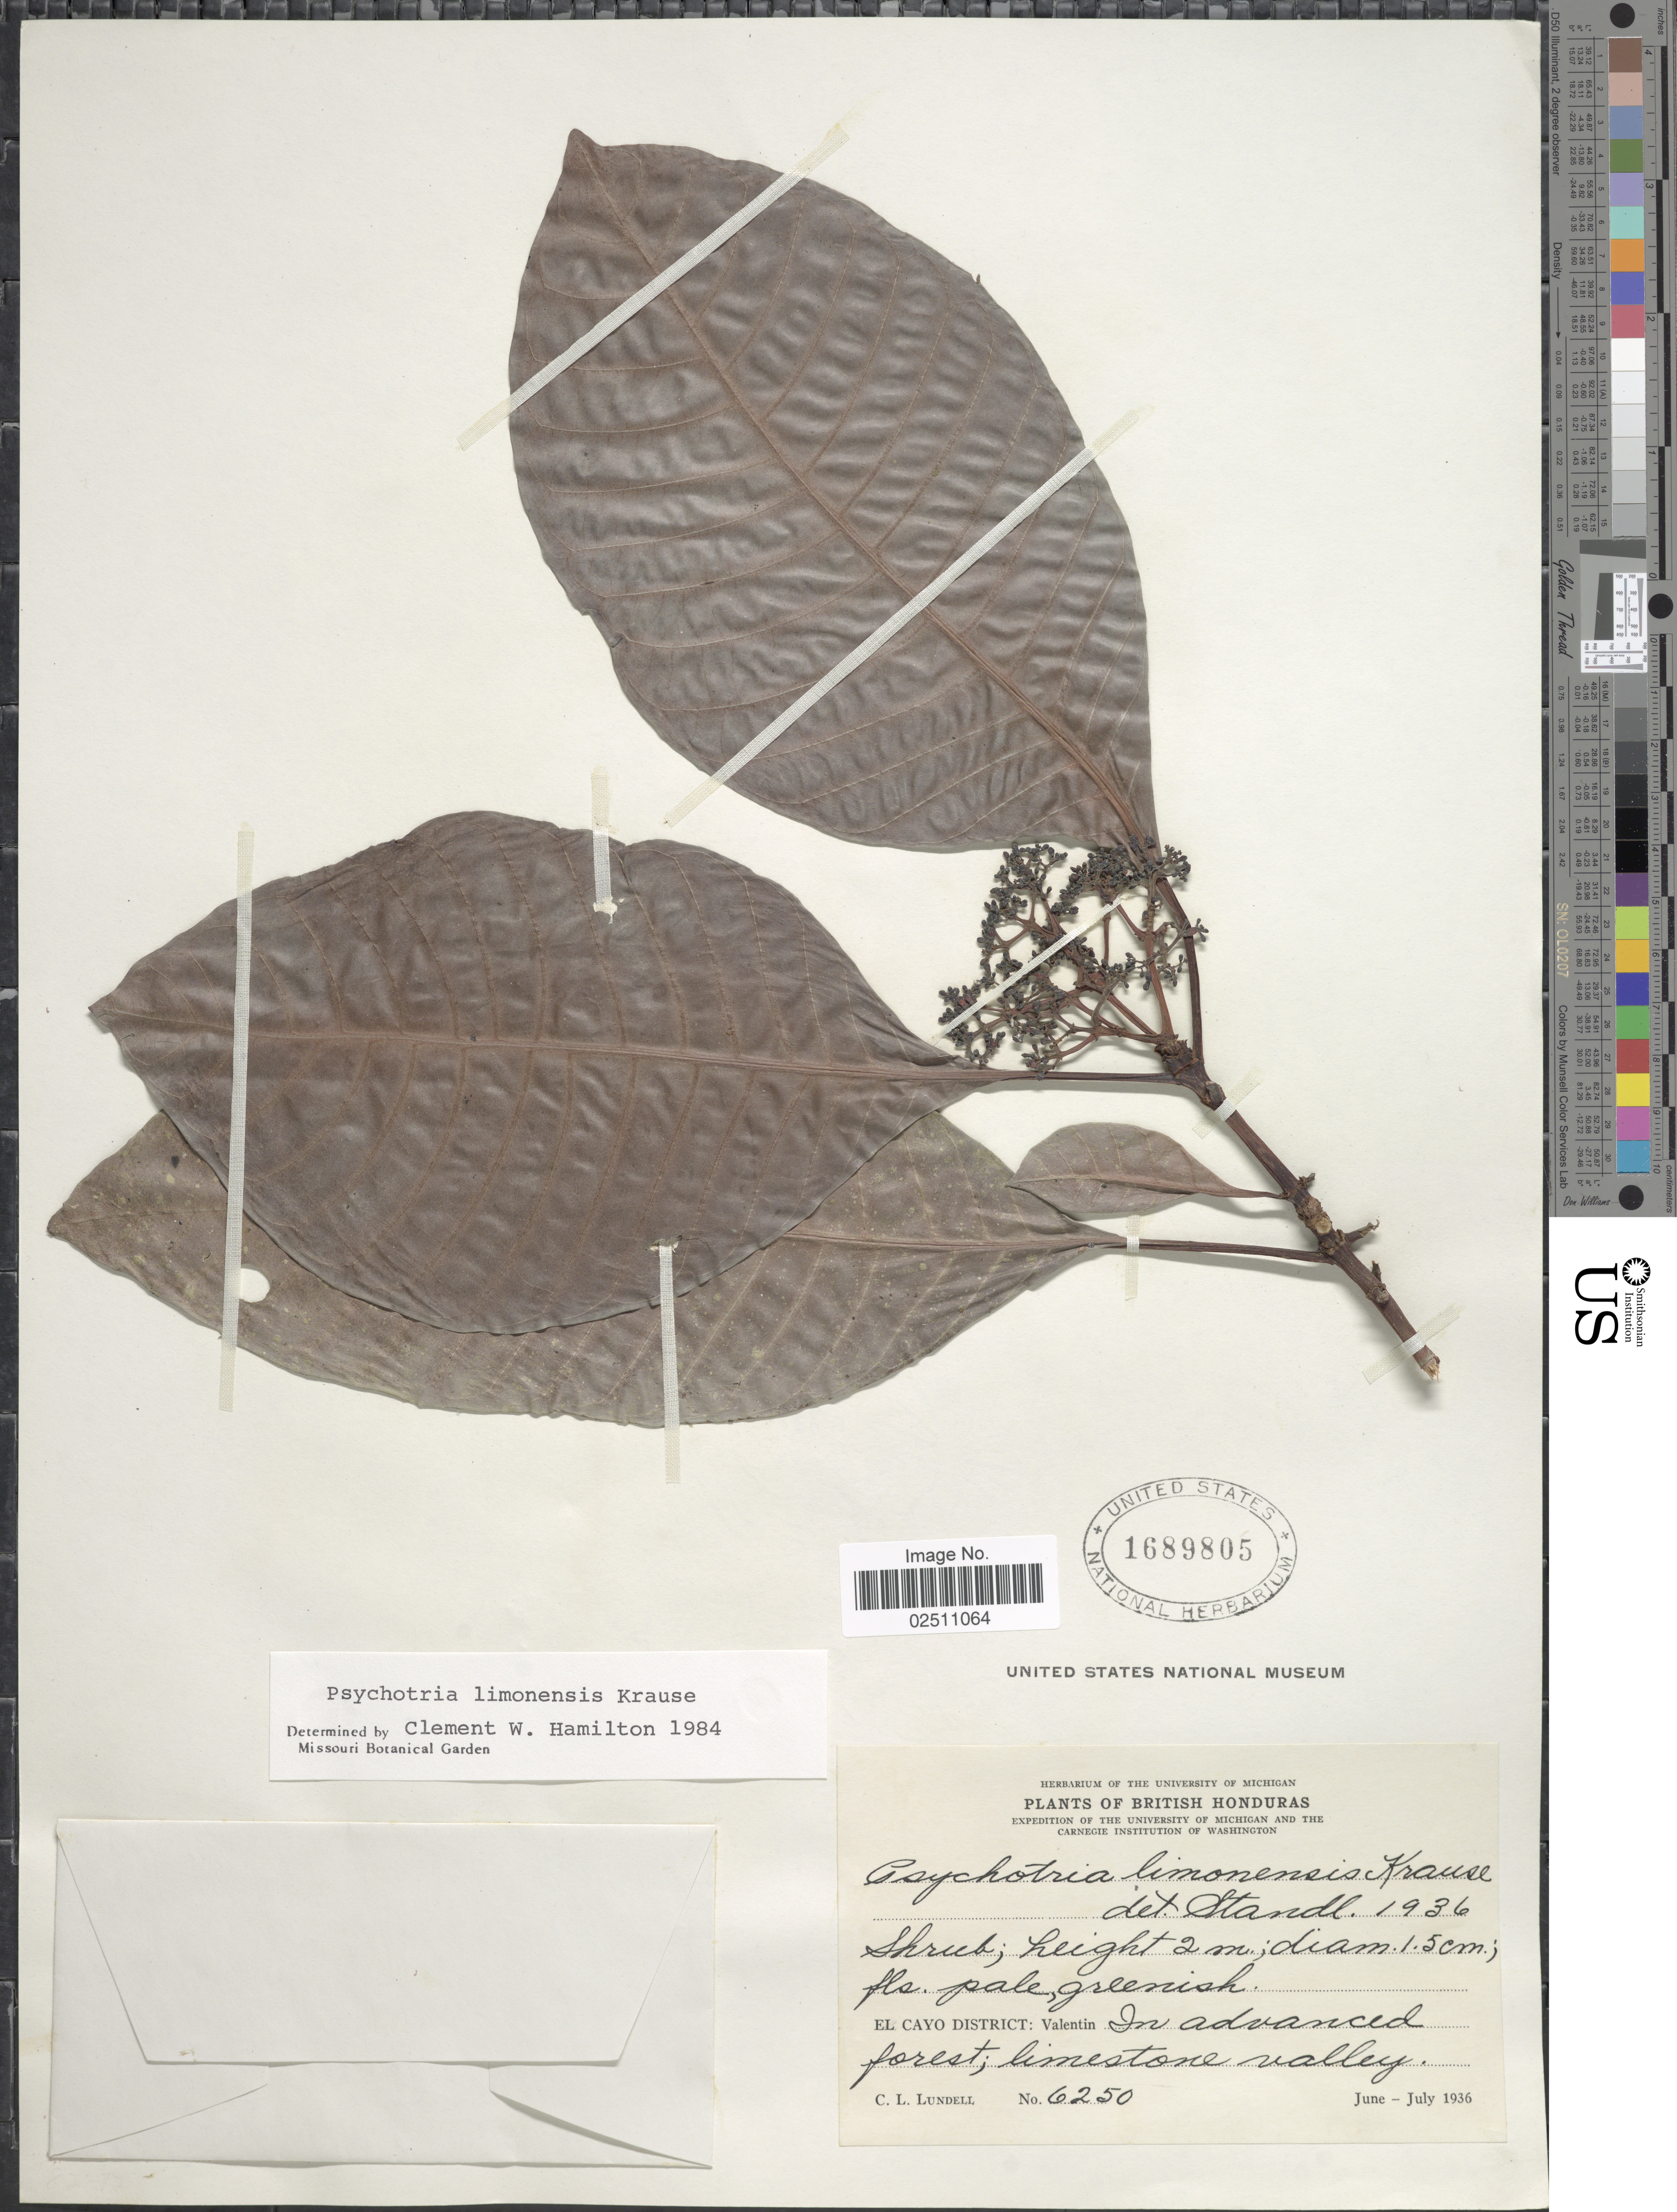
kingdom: Plantae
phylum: Tracheophyta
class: Magnoliopsida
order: Gentianales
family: Rubiaceae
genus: Psychotria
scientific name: Psychotria limonensis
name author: K. Krause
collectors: C. L. Lundell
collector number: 6250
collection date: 1936-06/1936-07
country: Belize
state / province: Cayo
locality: El Cayo District: Valentin, in advanced forest; limestone valley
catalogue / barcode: US 1689805